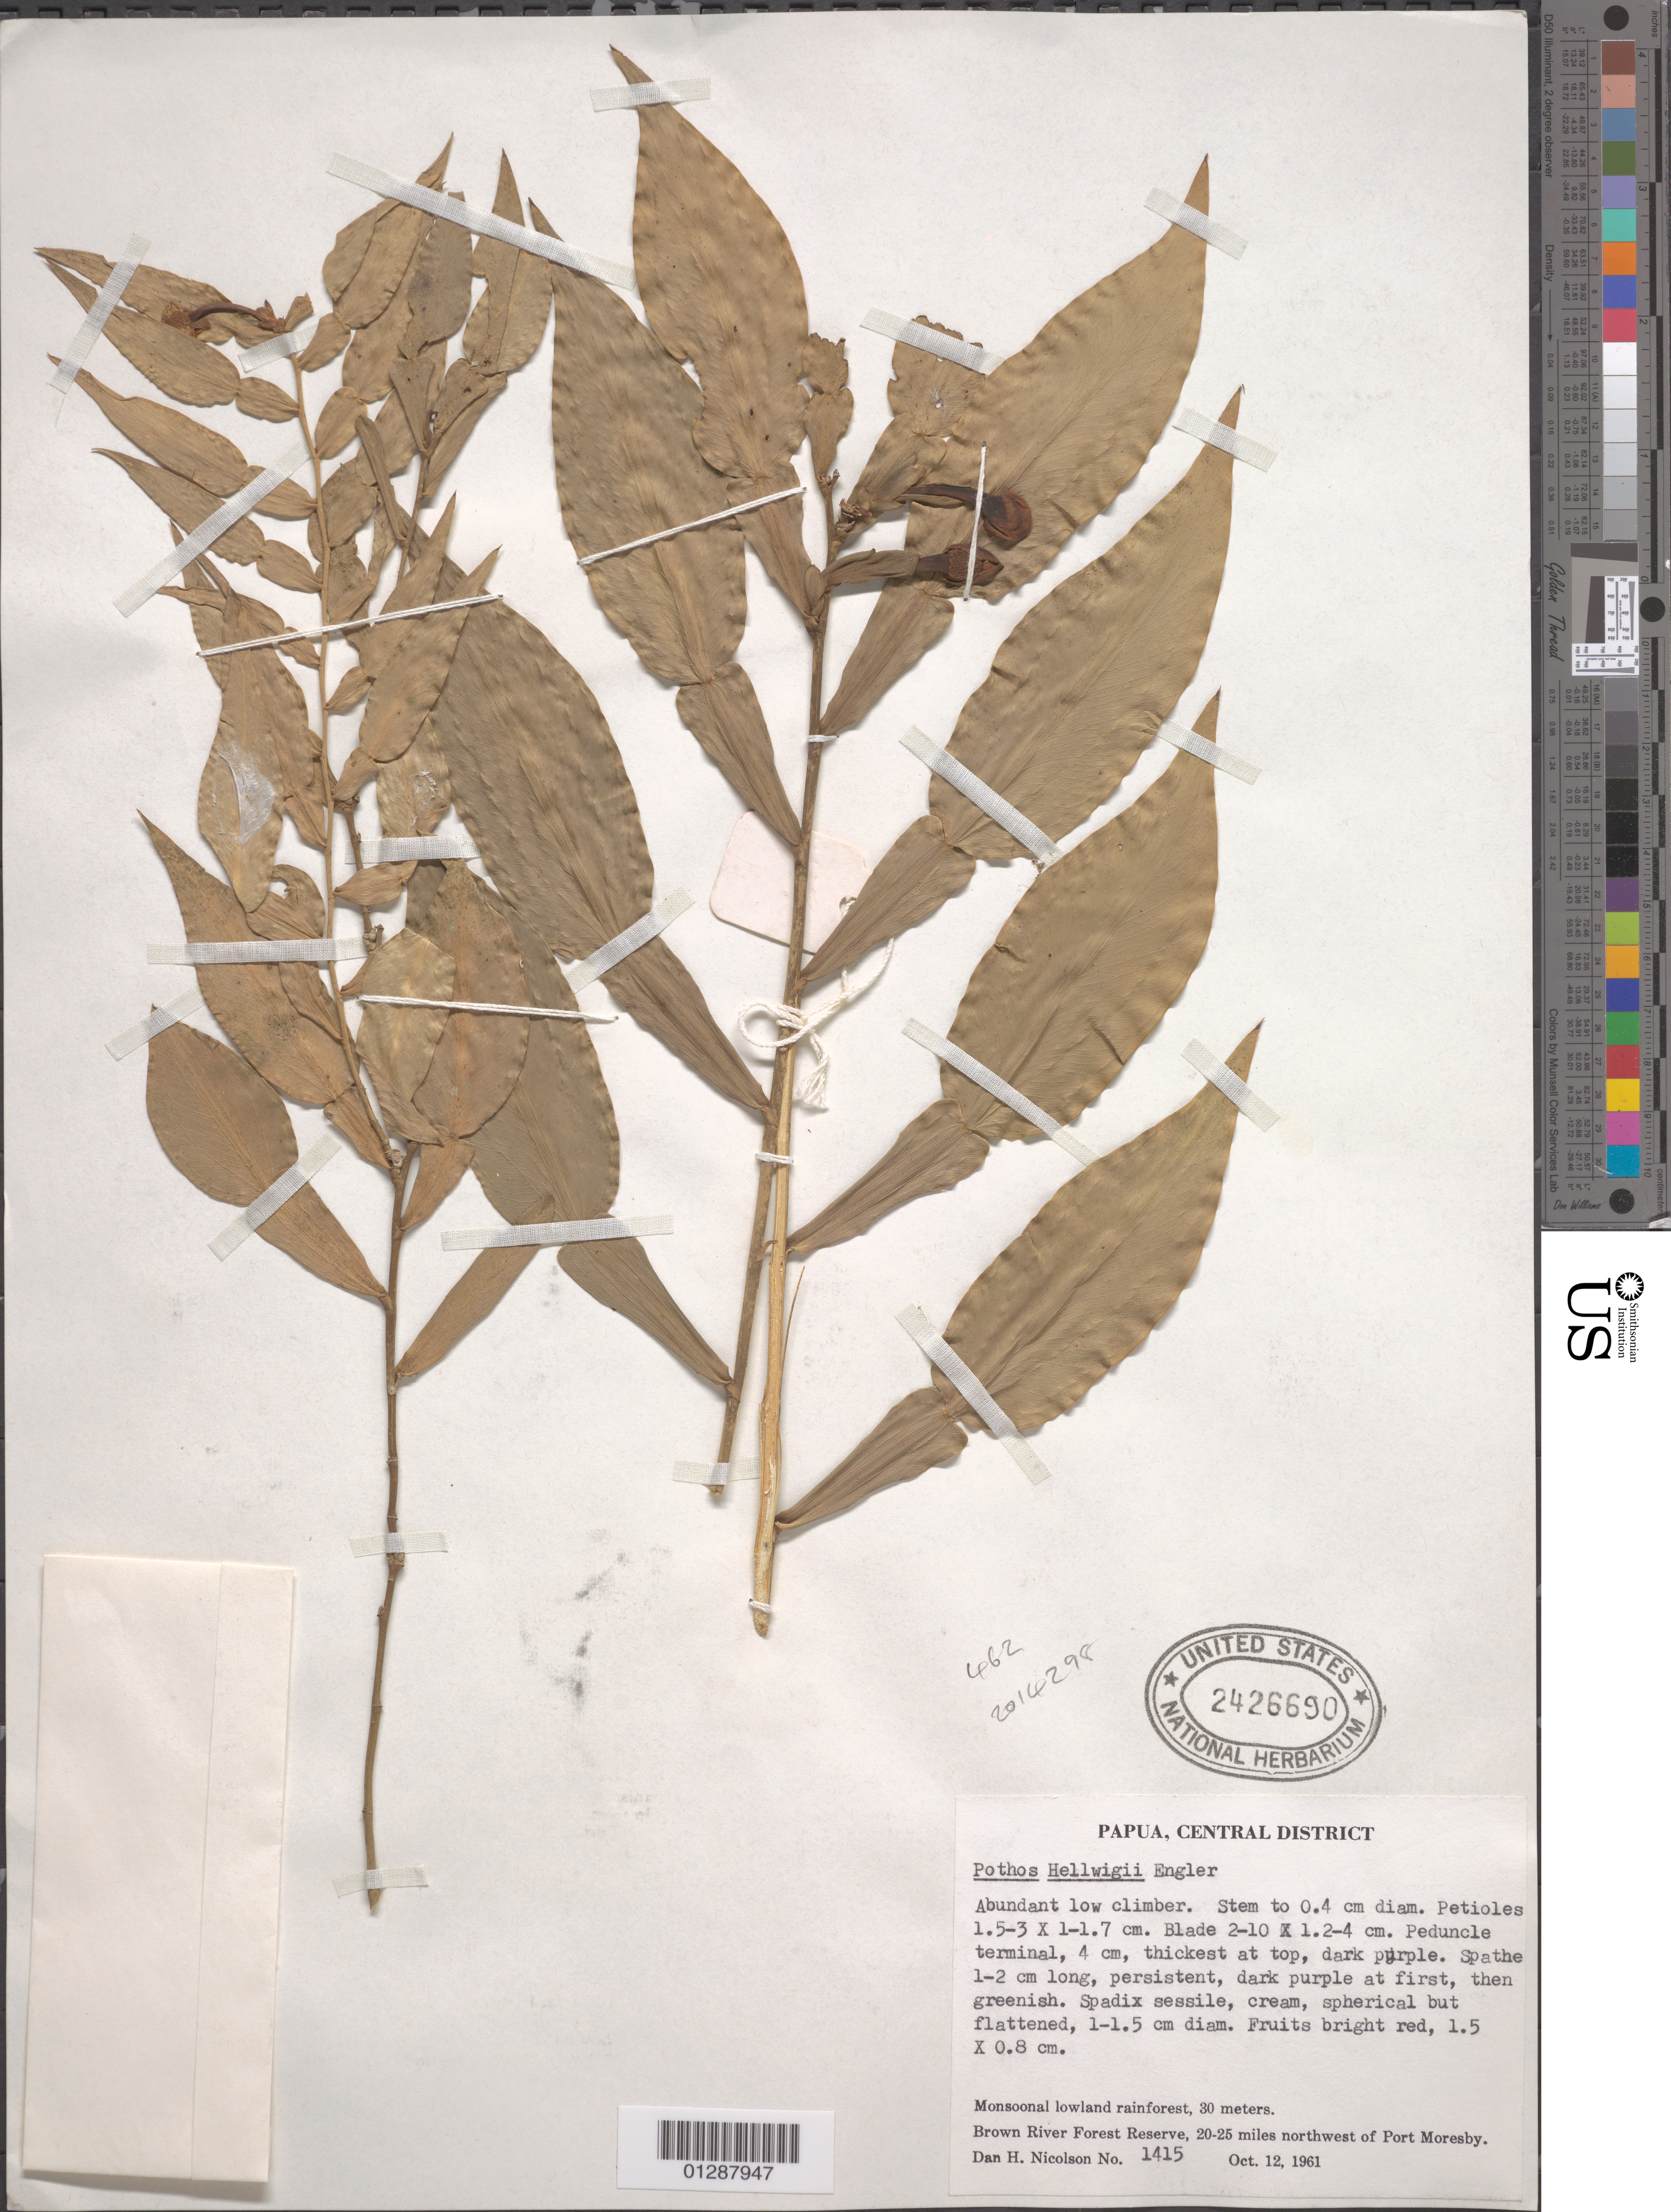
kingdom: Plantae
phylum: Tracheophyta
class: Liliopsida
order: Alismatales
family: Araceae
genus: Pothos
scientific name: Pothos hellwigii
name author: Engl.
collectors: D. H. Nicolson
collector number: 1415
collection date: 1961-10-12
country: Papua New Guinea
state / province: Central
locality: Central District. Monsoonal lowland rainforest, Brown River Forest Reserve, 20-25 miles northwest of Port Moresby.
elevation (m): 30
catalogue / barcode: US 2426690